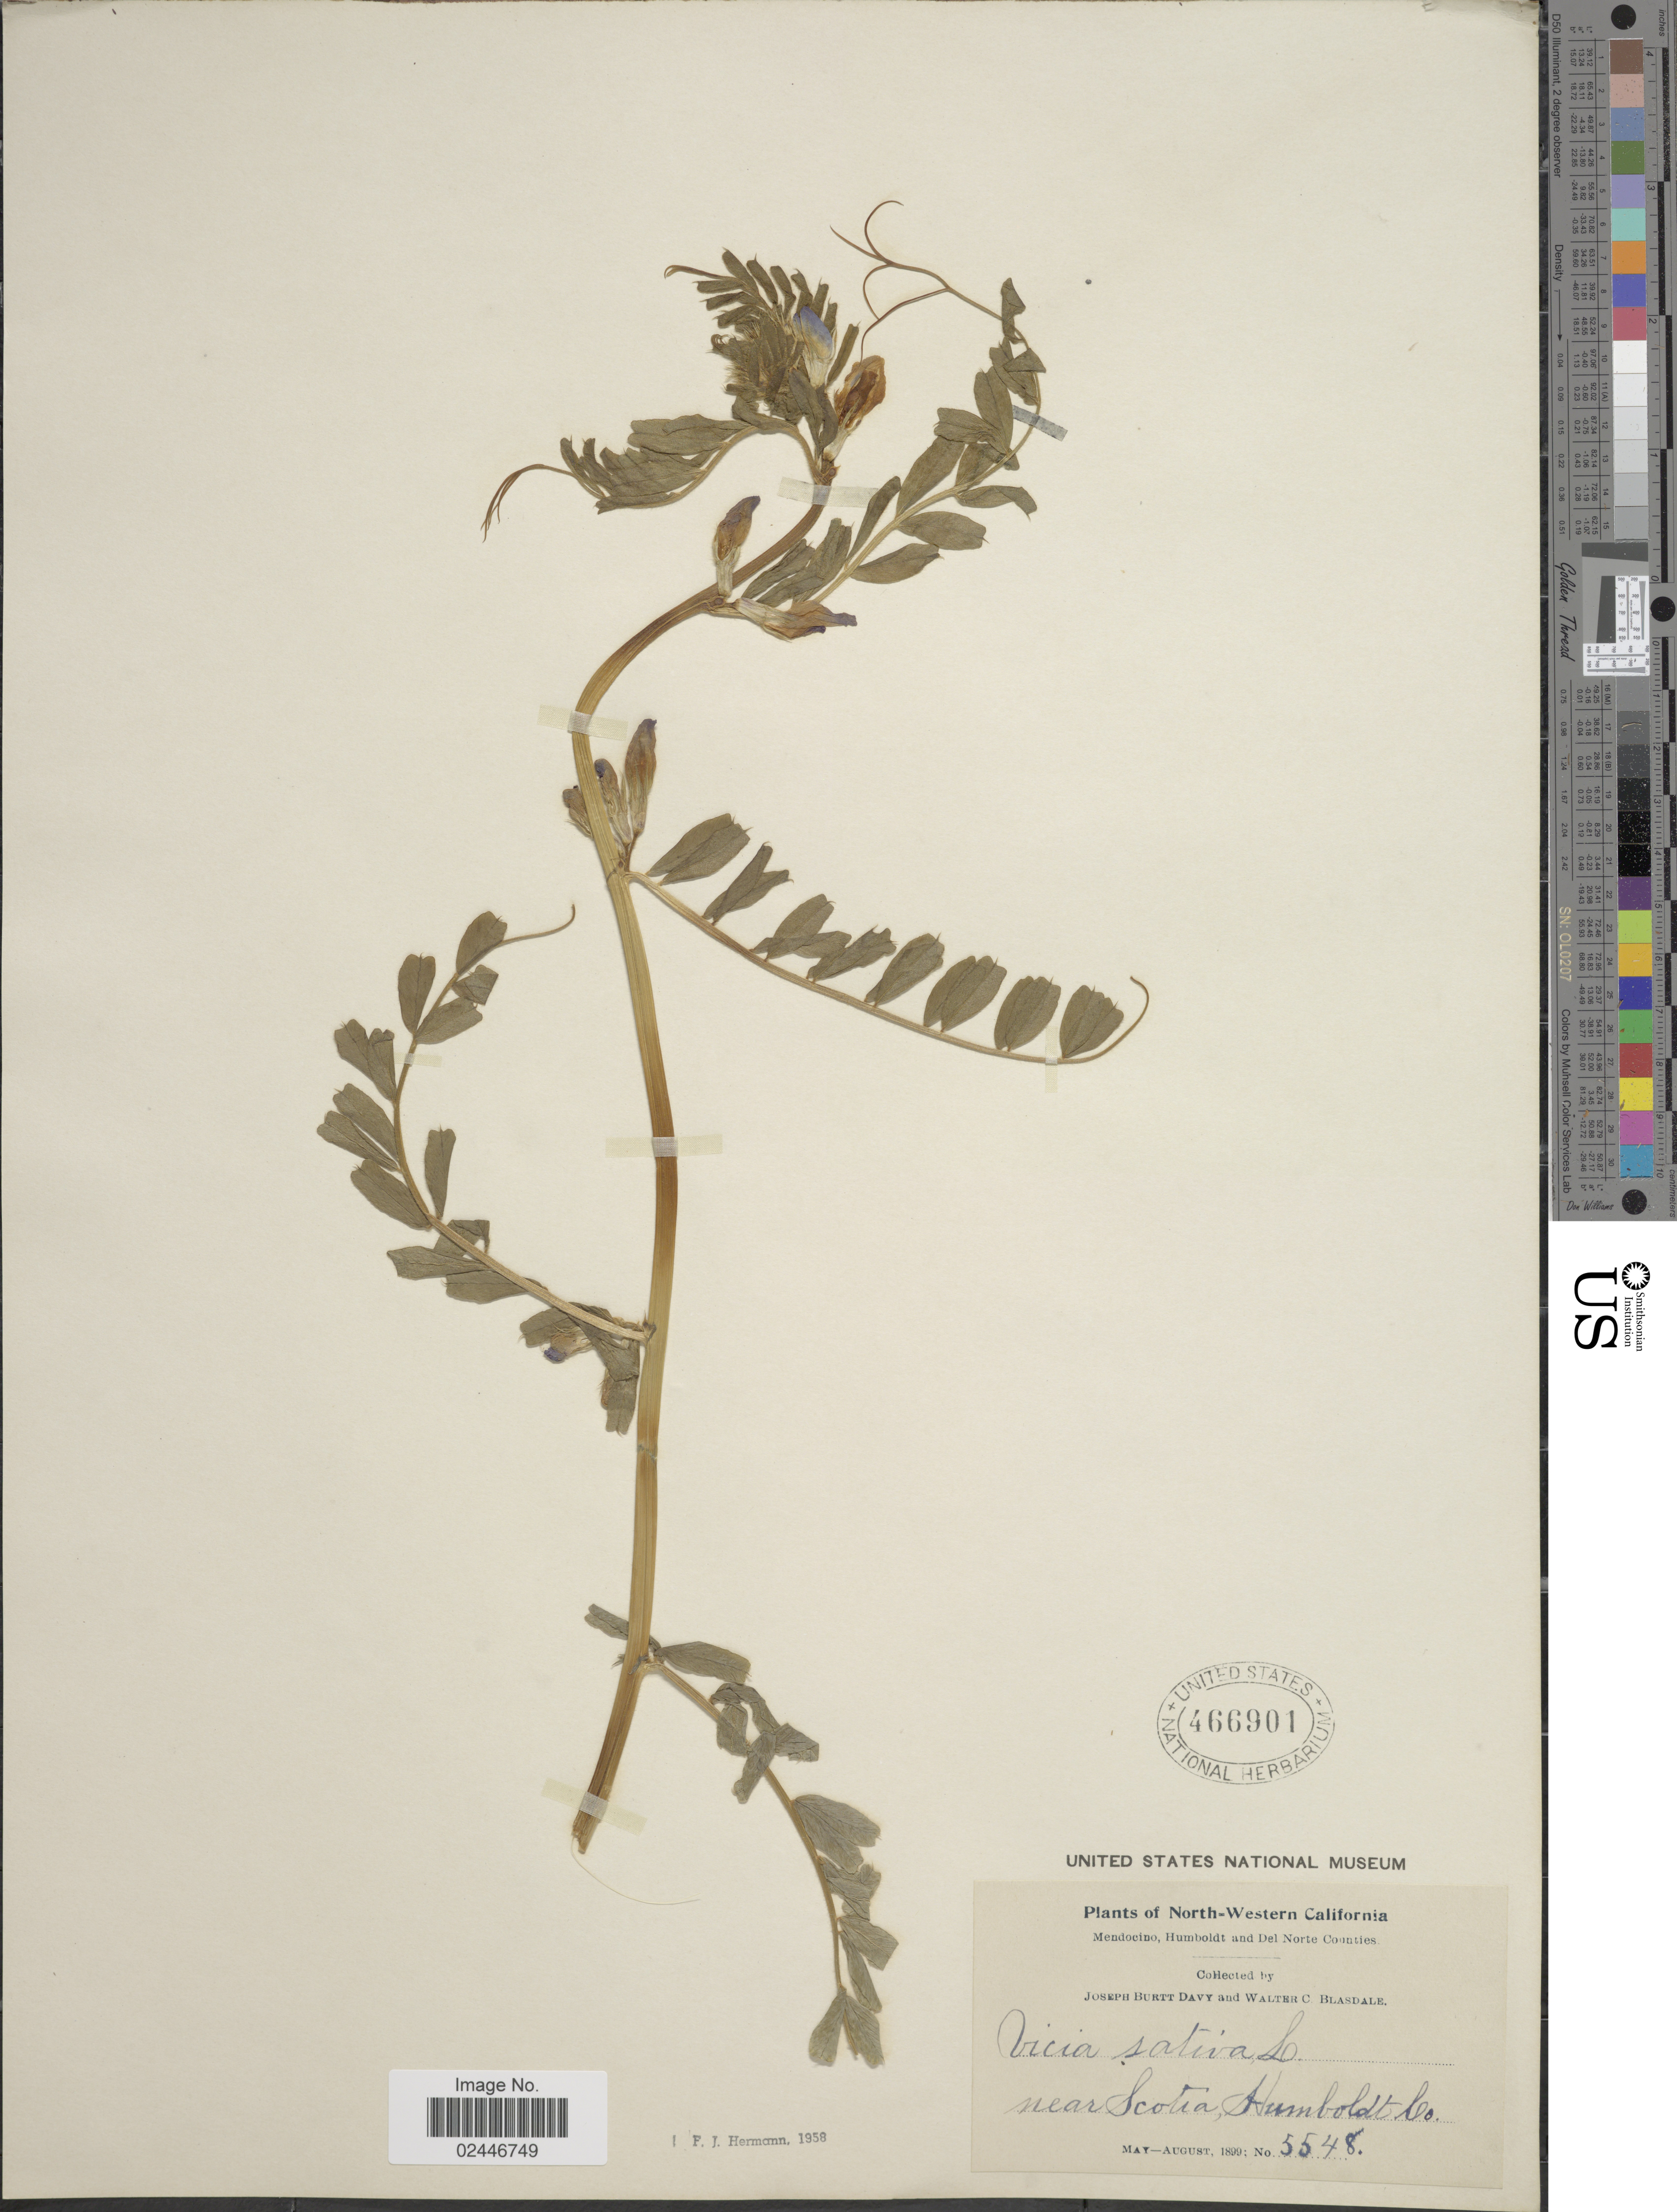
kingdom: Plantae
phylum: Tracheophyta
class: Magnoliopsida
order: Fabales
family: Fabaceae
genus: Vicia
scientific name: Vicia sativa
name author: L.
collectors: J. Burtt Davy & W. Blasdale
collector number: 5548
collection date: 1899-05/1899-08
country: United States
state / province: California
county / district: Humboldt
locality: North-Western California, near Scotia, Humboldt Co.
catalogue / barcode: US 466901